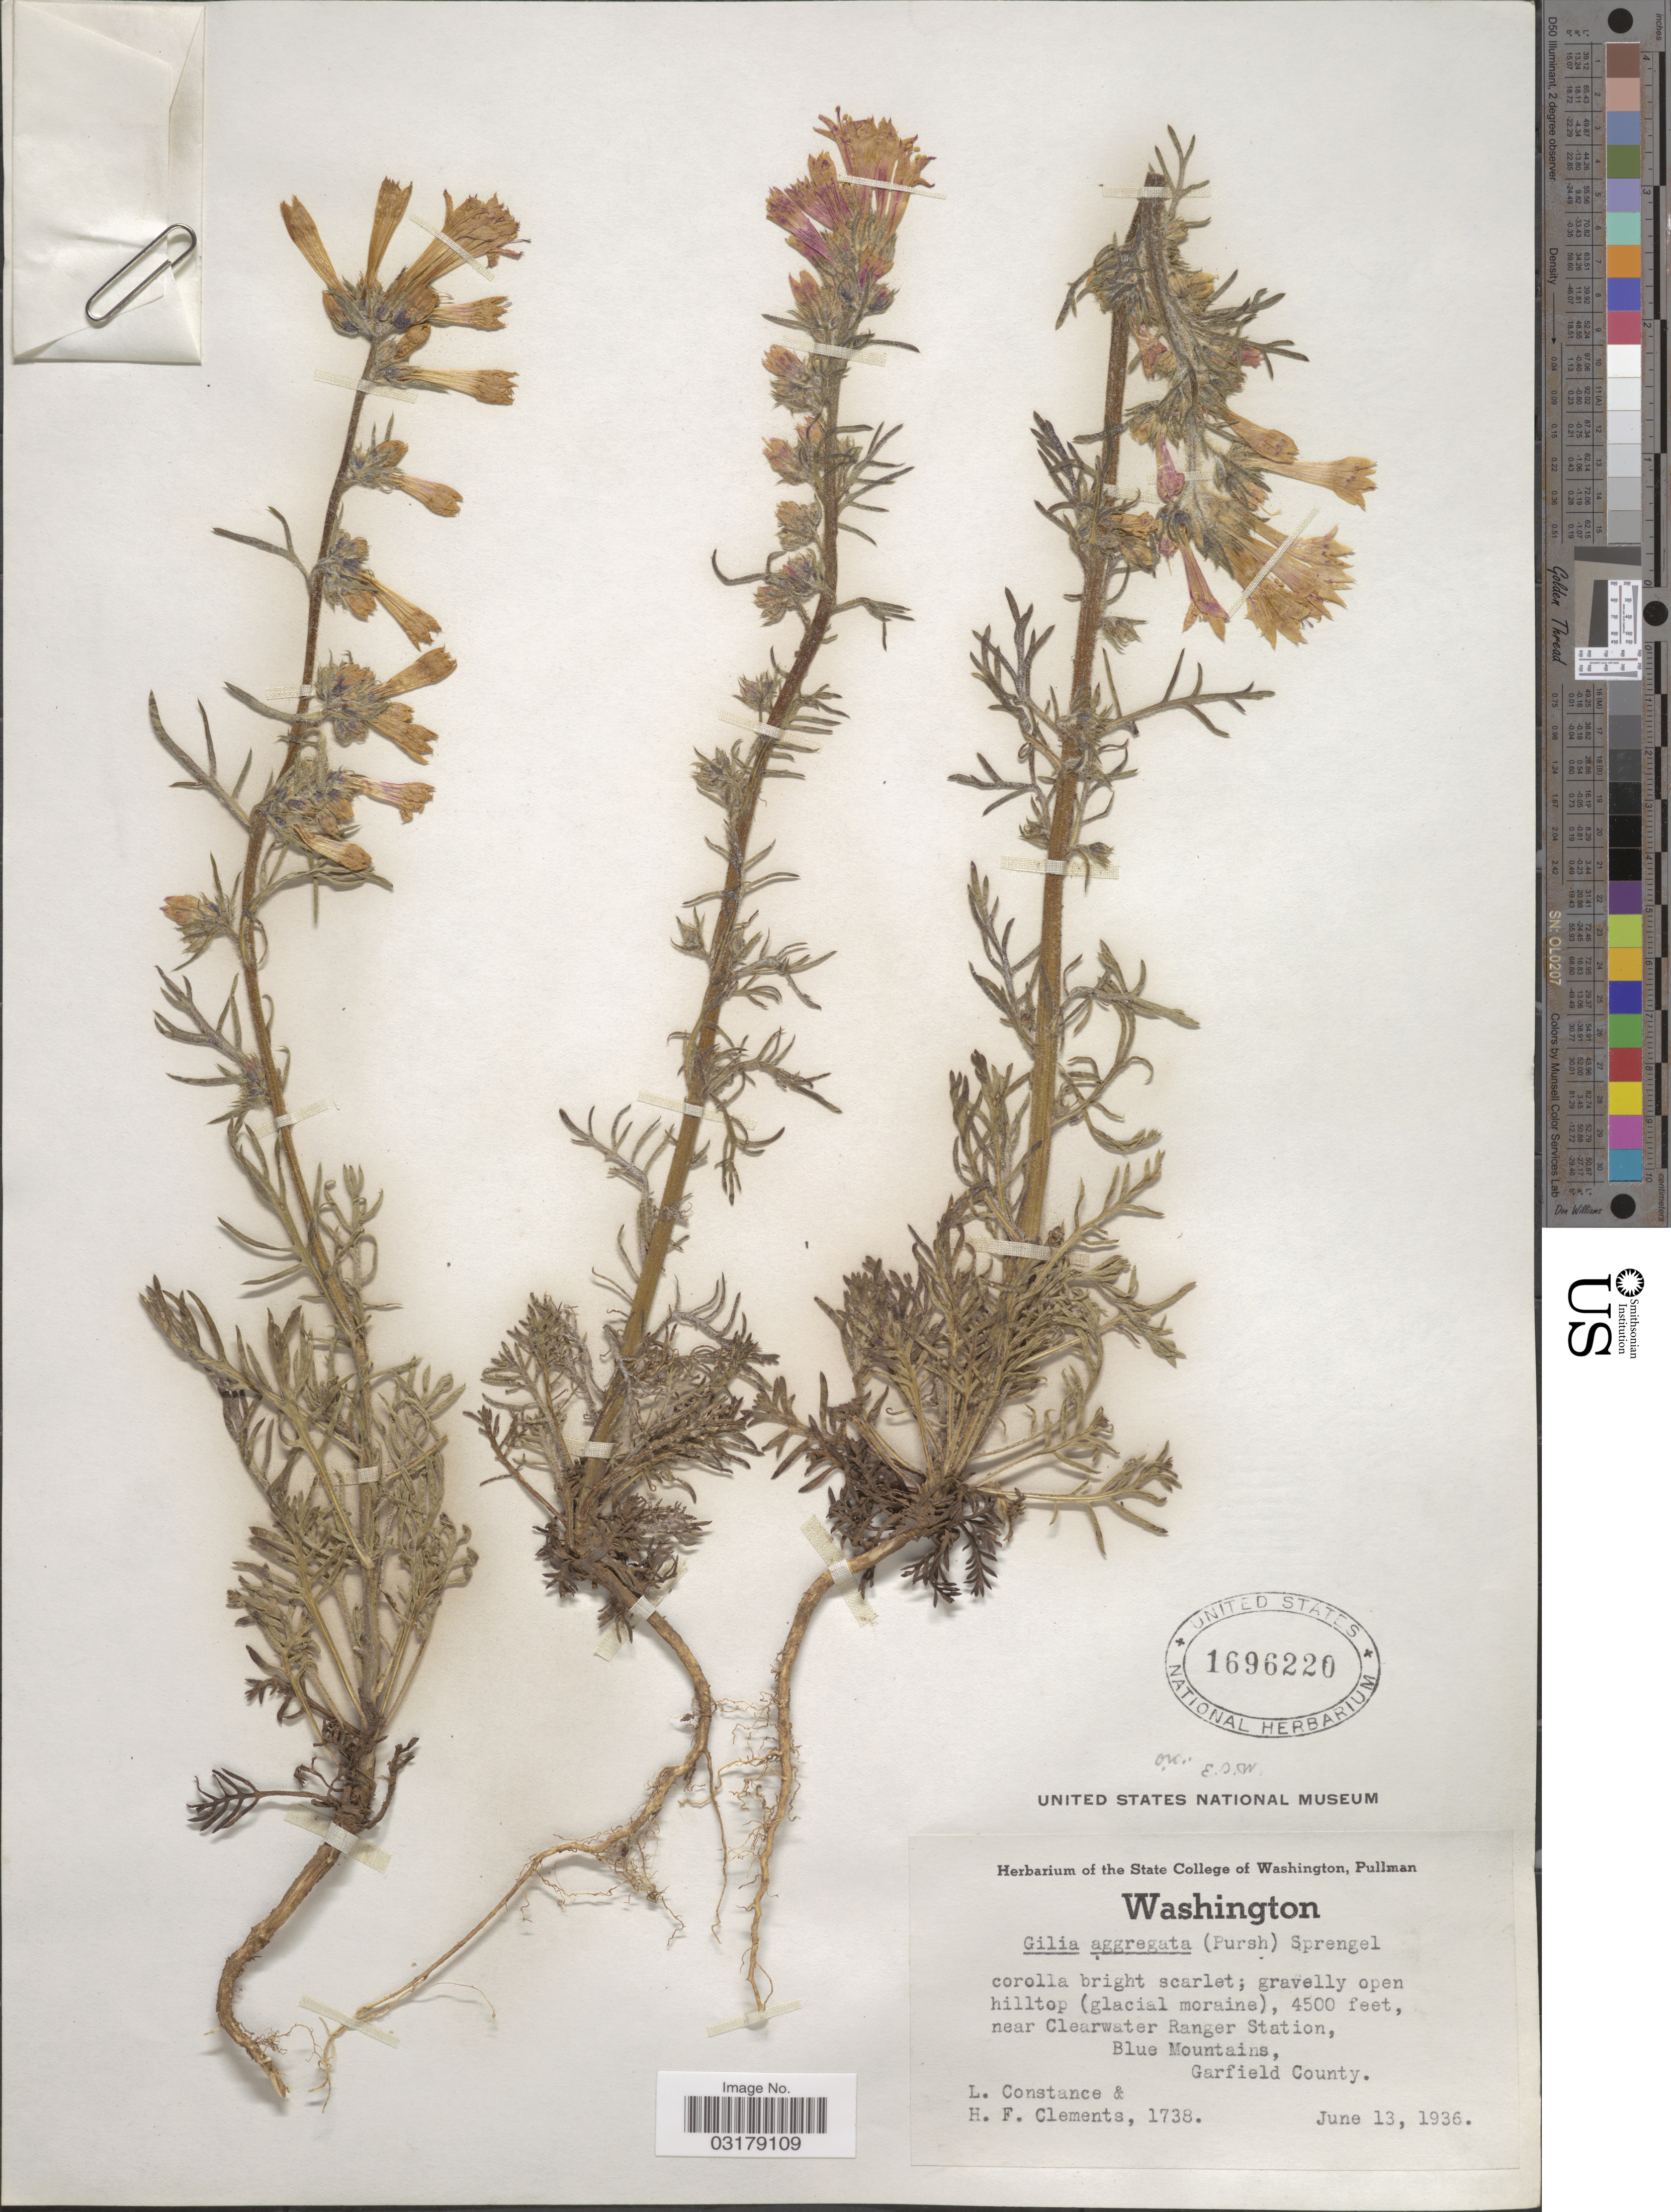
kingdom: Plantae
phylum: Tracheophyta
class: Magnoliopsida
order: Ericales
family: Polemoniaceae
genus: Ipomopsis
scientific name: Ipomopsis aggregata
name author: (Pursh) V.E. Grant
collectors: L. Constance & H. Clements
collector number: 1738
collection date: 1936-06-13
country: United States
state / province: Washington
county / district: Garfield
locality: Near Clearwater Ranger Station, Blue Mountains, Garfield County.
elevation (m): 1372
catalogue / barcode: US 1696220